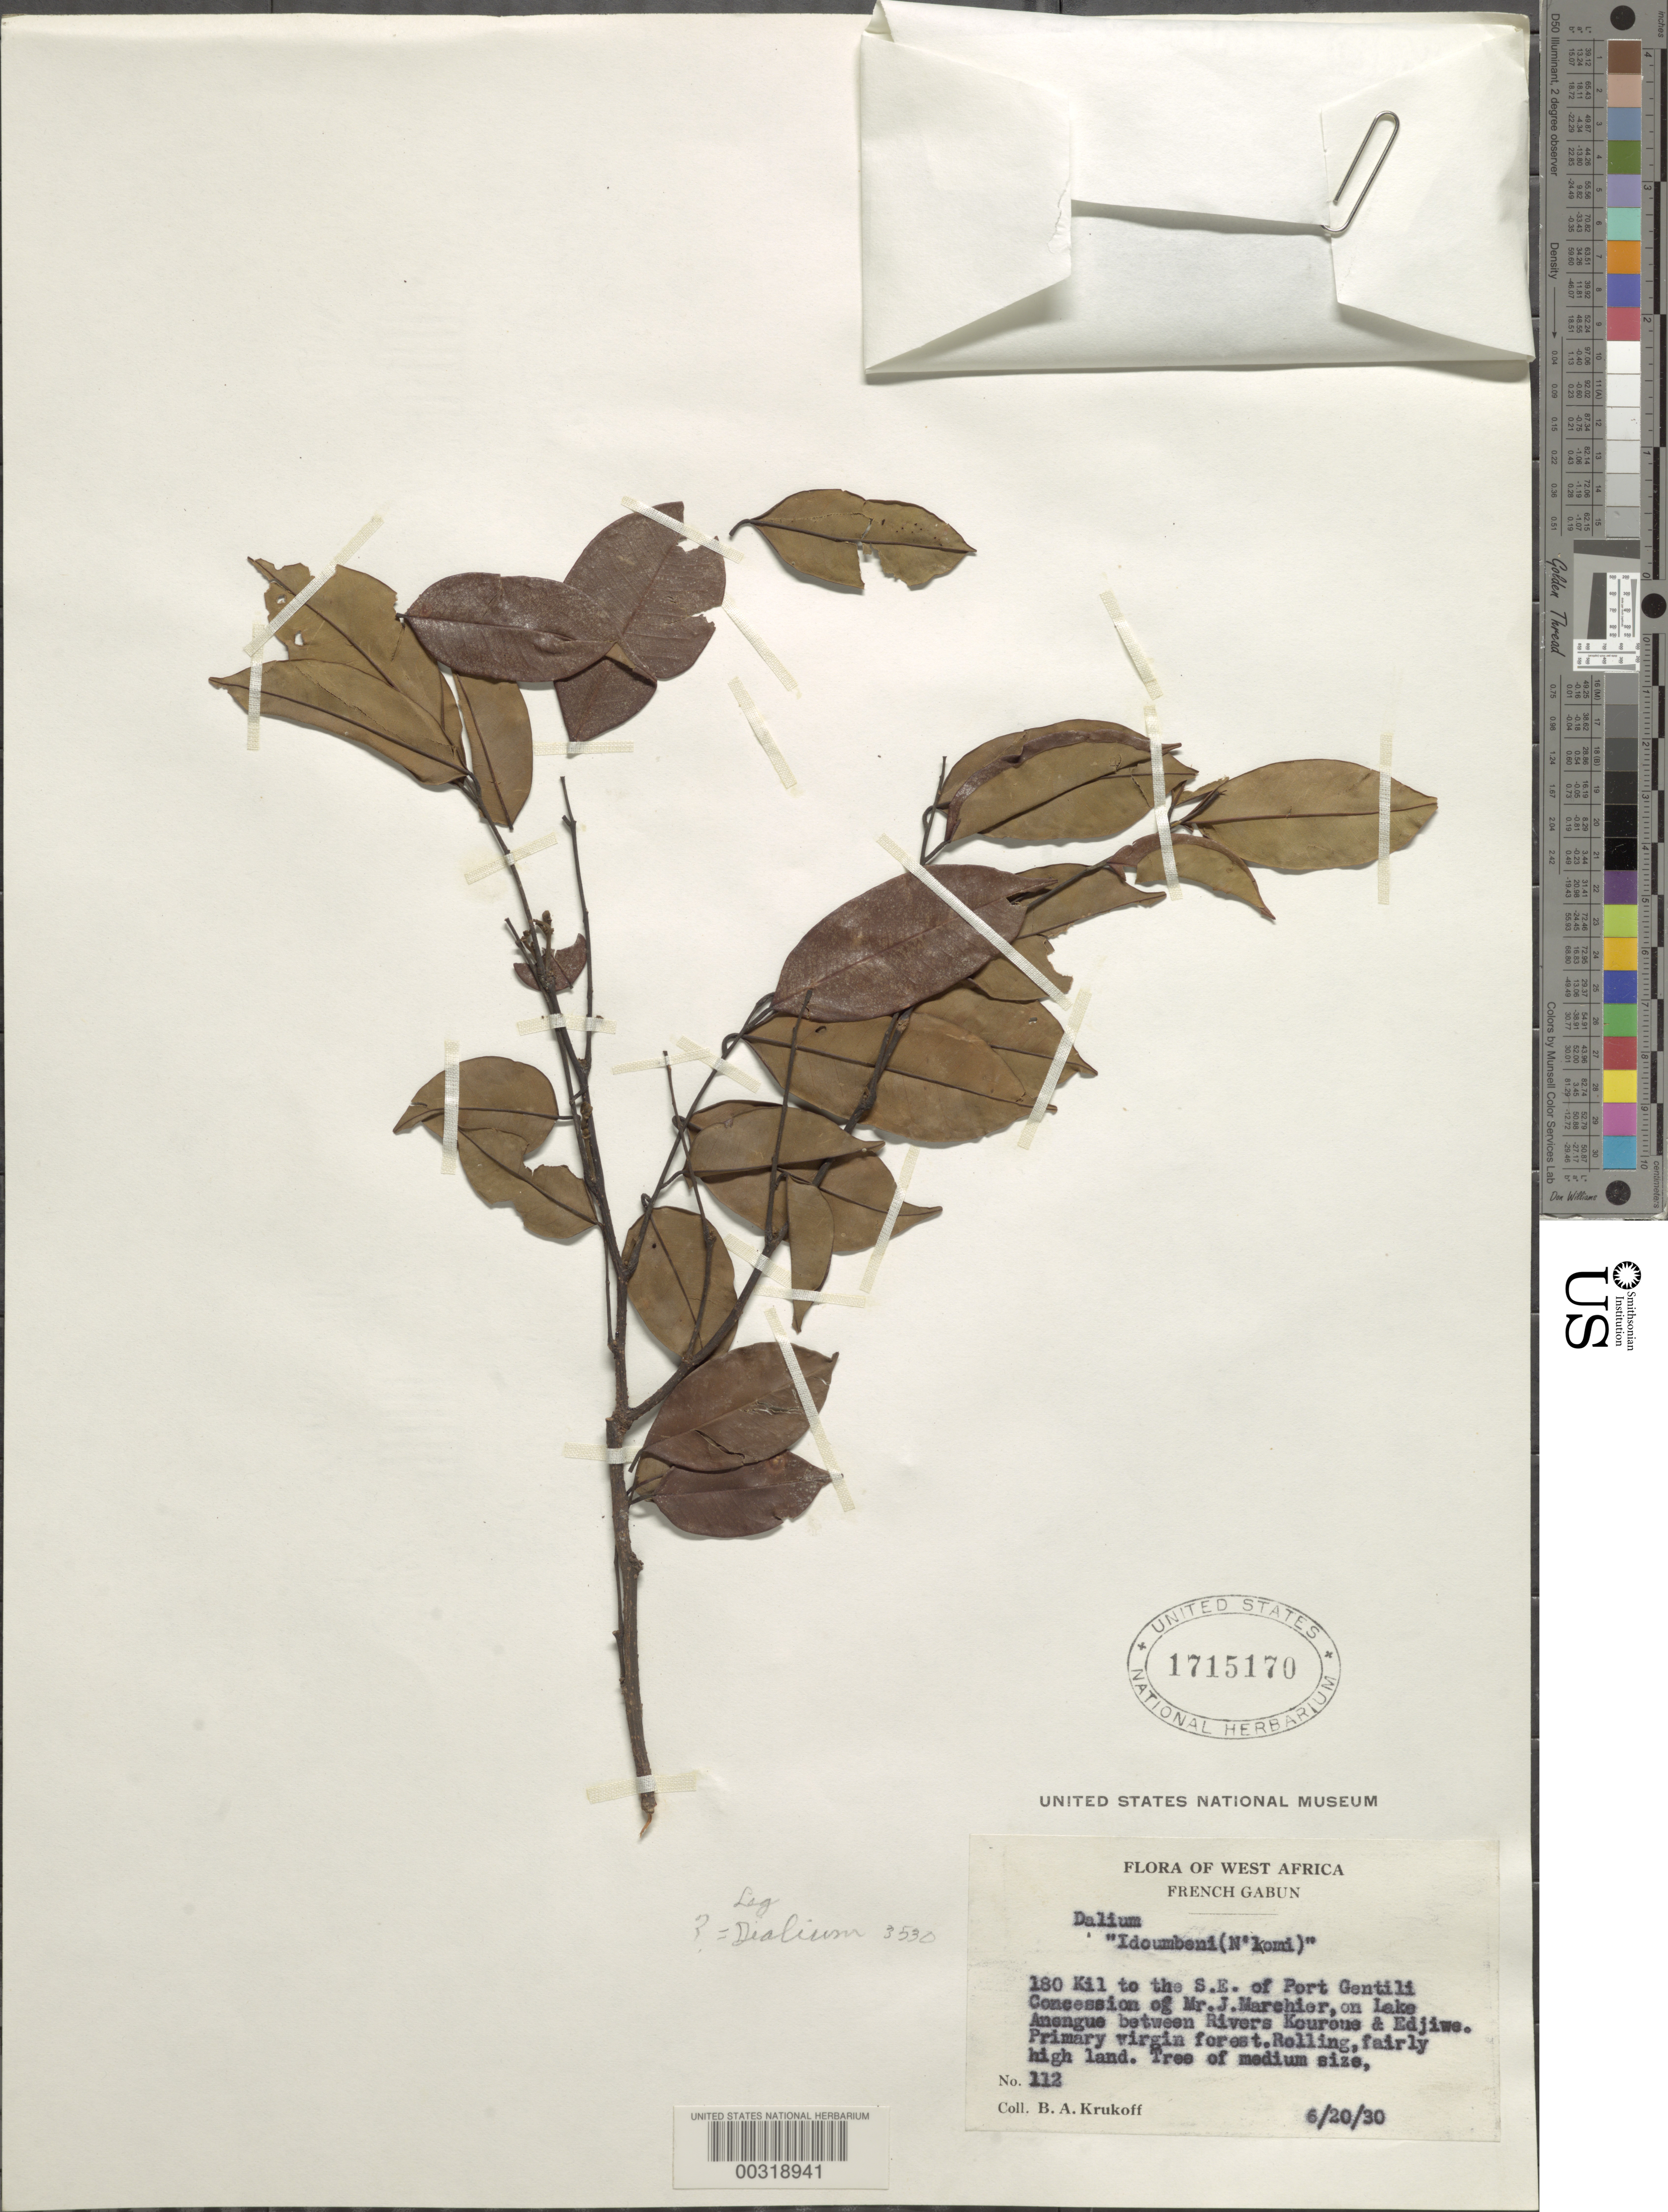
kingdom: Plantae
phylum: Tracheophyta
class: Magnoliopsida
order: Fabales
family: Fabaceae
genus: Dialium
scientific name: Dialium sp.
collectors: B. A. Krukoff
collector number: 112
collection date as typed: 20 Jun 1930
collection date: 1930-06-20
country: Gabon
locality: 180 km to SE of Port Gentili Concession of Mr. J. Marchier, on Lake Anengue between rivers Kouroue and Edjiwe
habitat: Primary virgin forest; rolling , fairly high land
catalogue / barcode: US 1715170